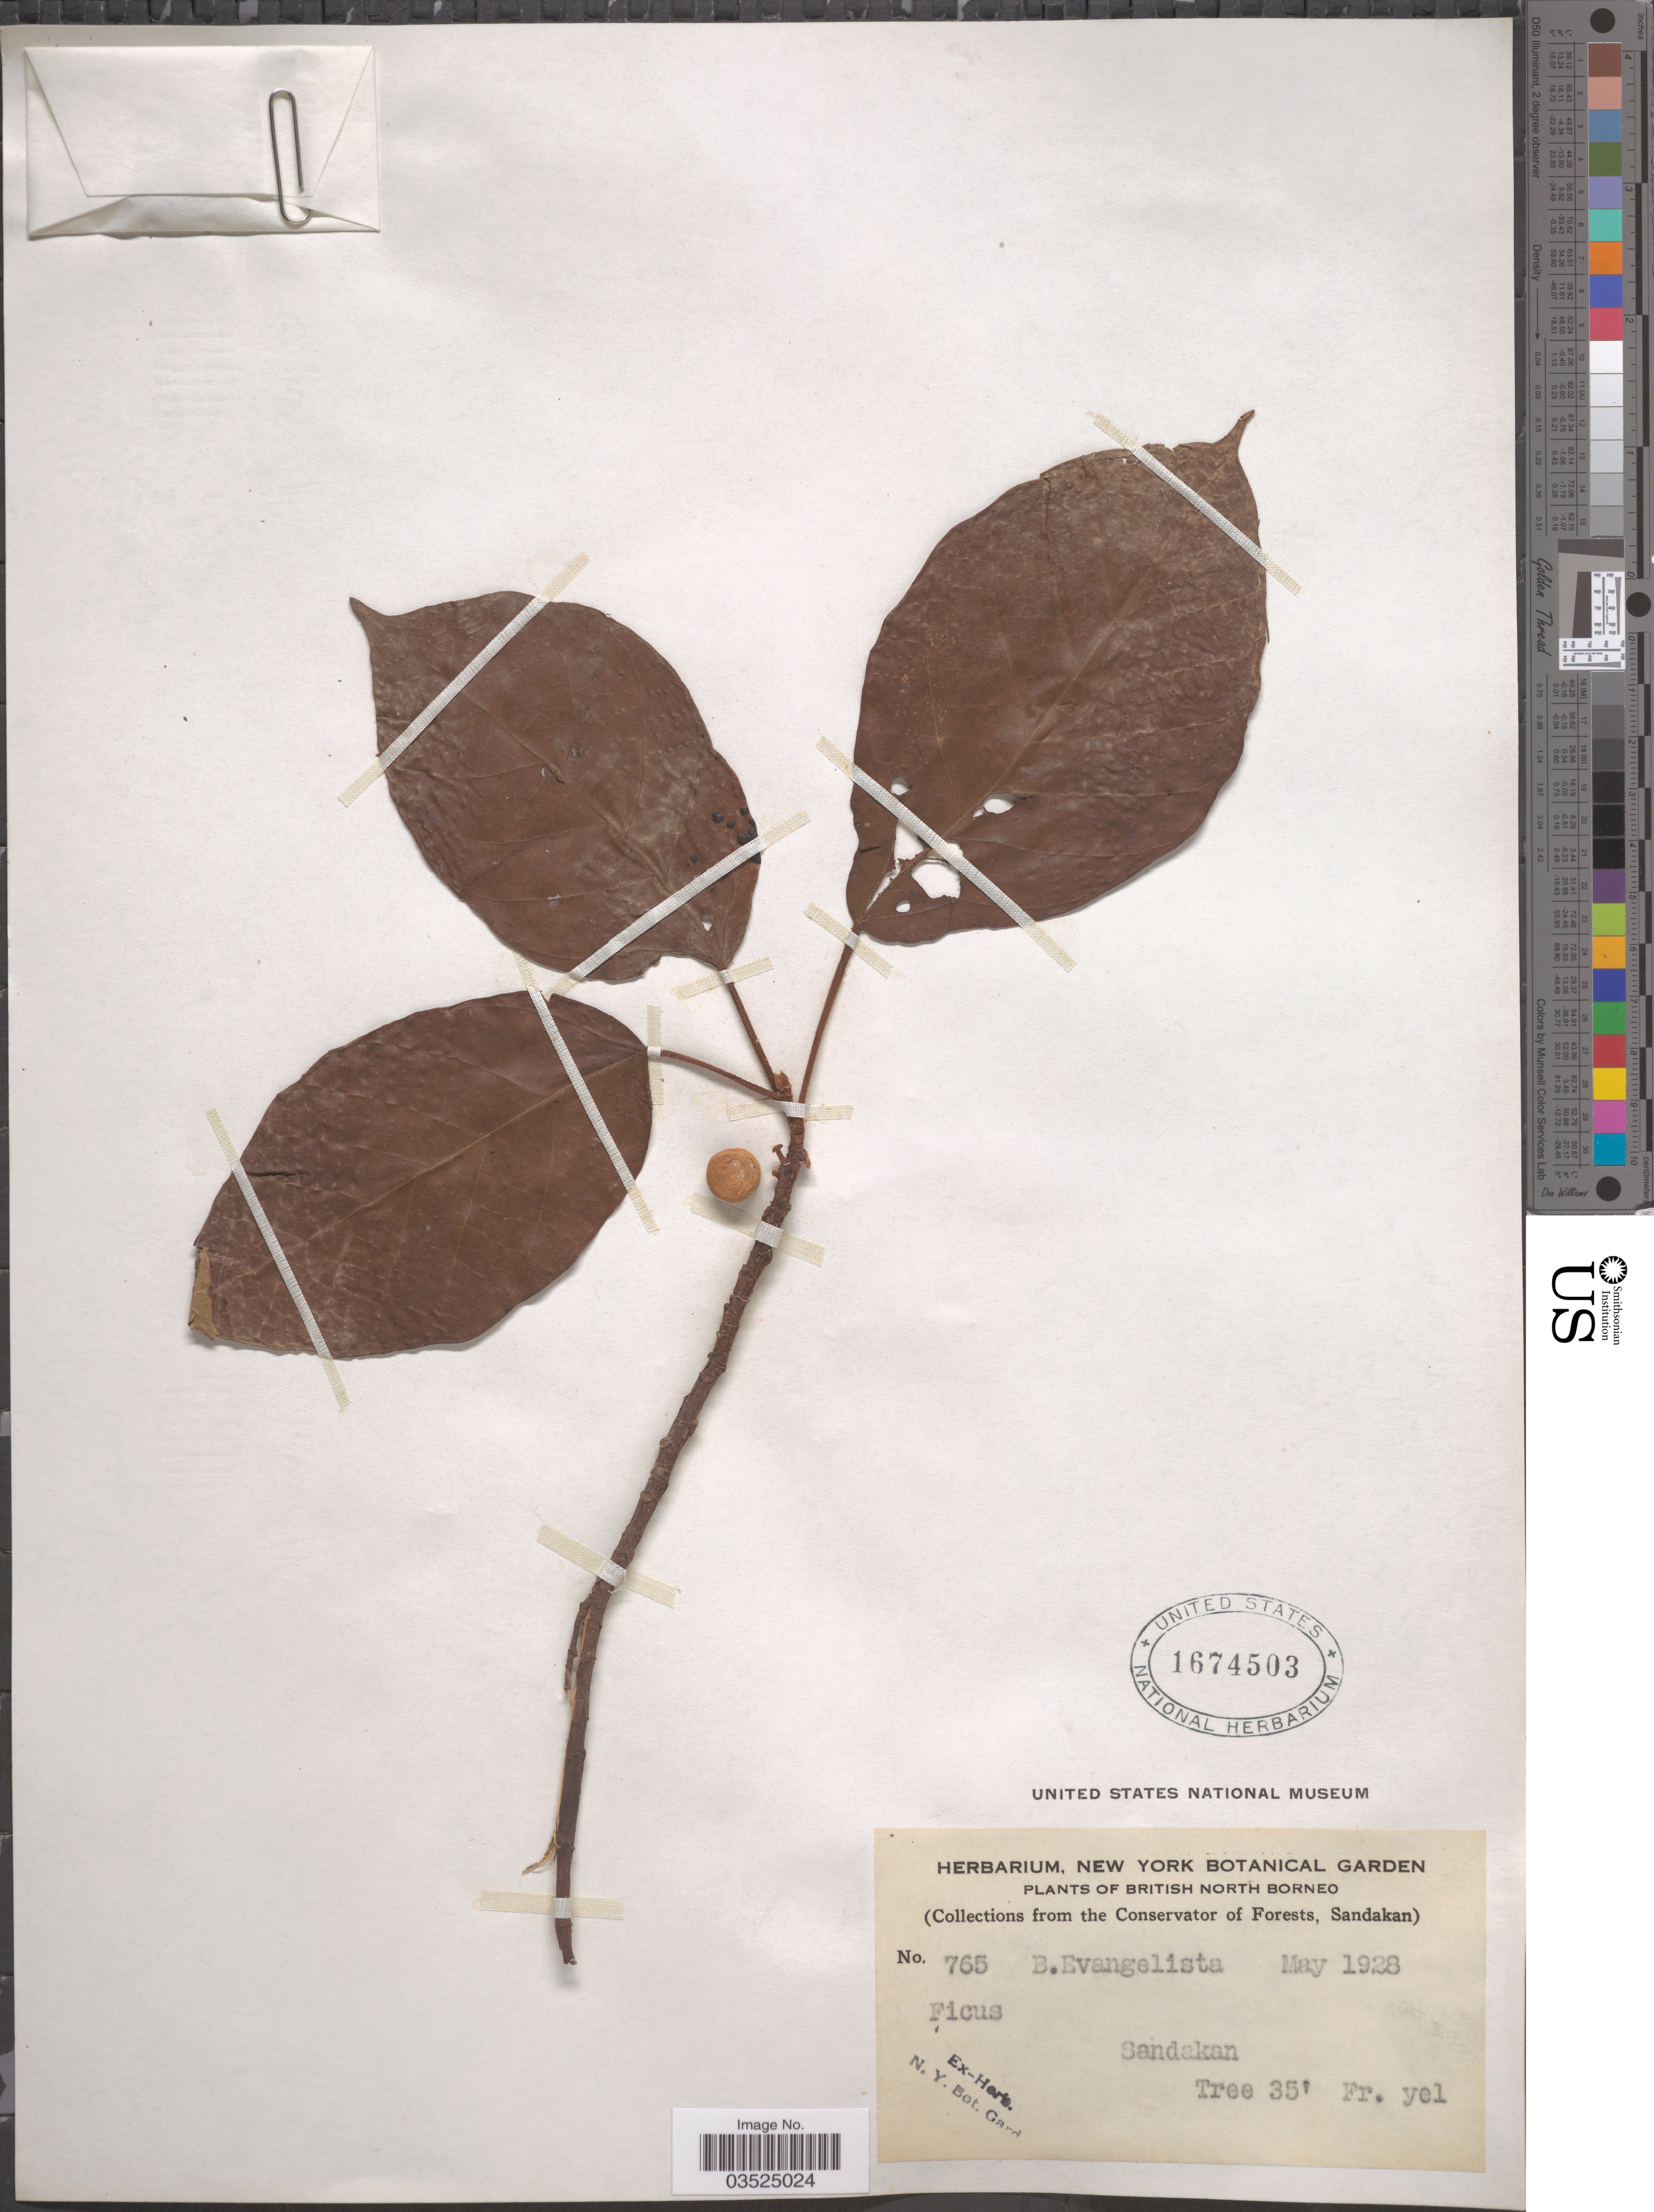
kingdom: Plantae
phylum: Tracheophyta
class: Magnoliopsida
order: Rosales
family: Moraceae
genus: Ficus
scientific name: Ficus sp.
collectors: B. Evangelista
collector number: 765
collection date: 1928-05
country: Malaysia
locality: British North Borneo. Sandakan.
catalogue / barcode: US 1674503